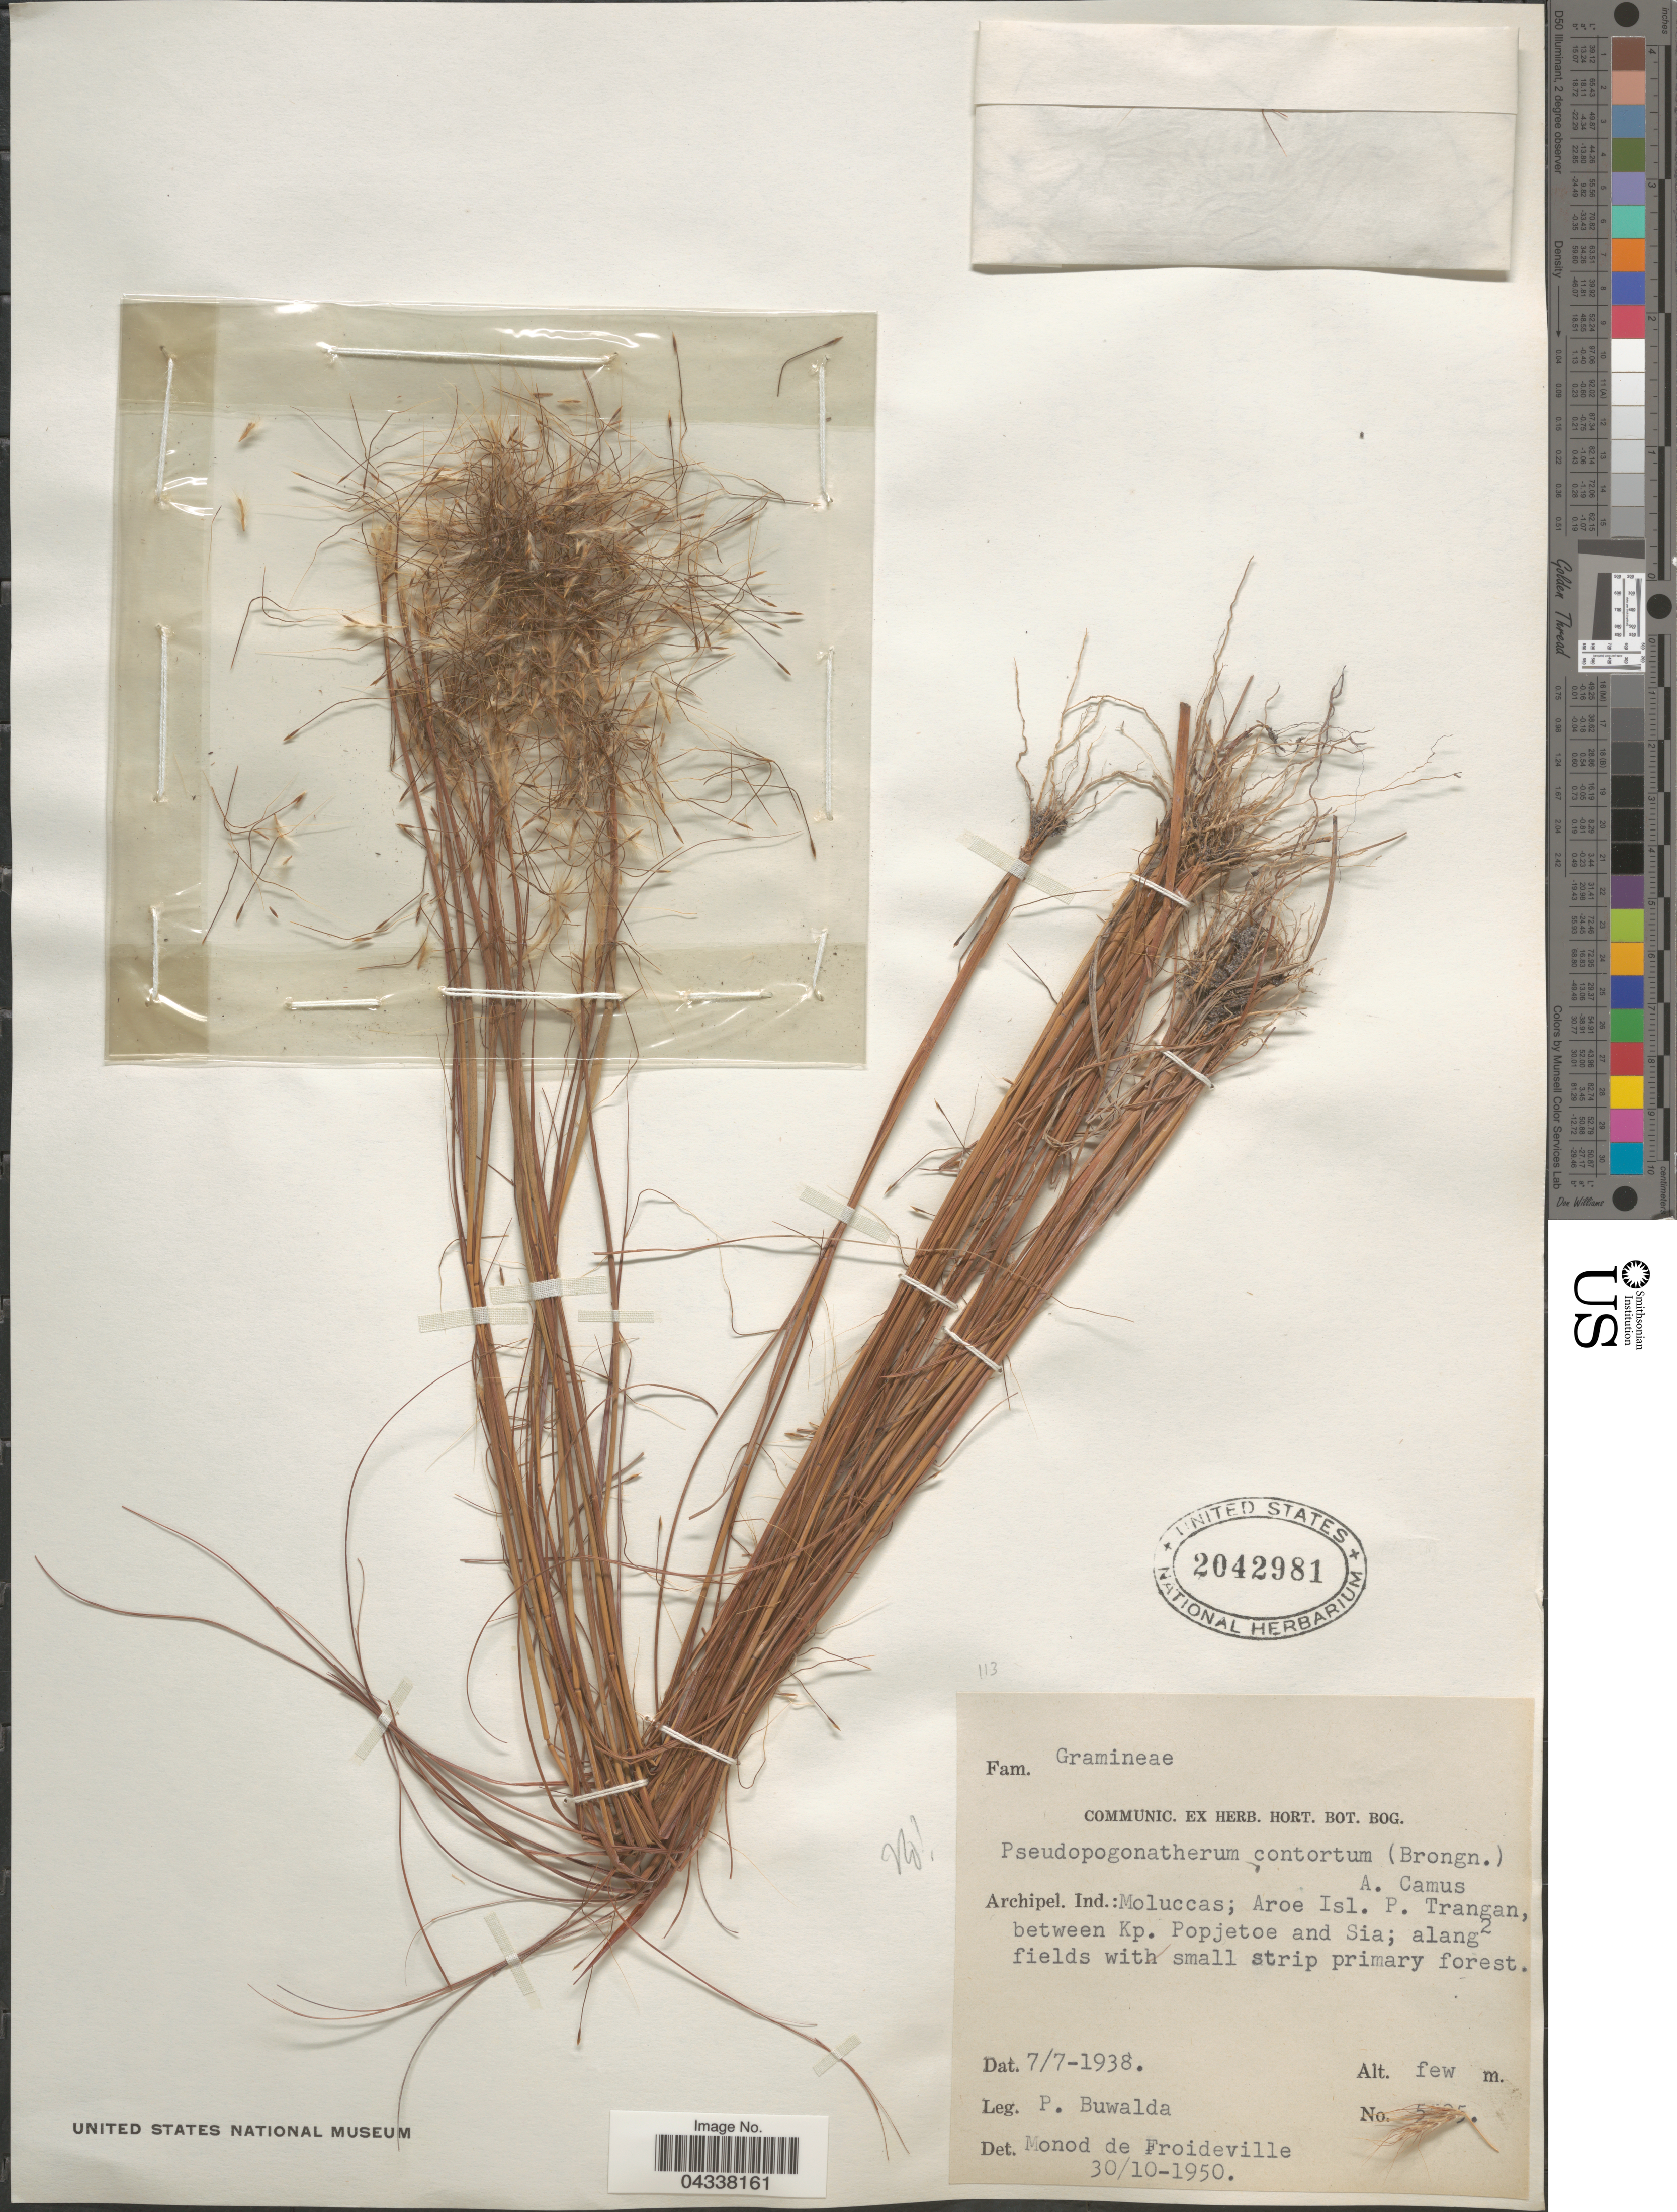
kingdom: Plantae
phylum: Tracheophyta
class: Liliopsida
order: Poales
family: Poaceae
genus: Pseudopogonatherum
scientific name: Pseudopogonatherum contortum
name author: A. Camus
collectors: P. Buwalda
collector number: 5!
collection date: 1938-07-07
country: Indonesia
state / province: Maluku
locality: Achirpel. Ind.: Moluccas; Aroe Isl. P. Trangan, between Kp. Popjetoe and Sia.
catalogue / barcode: US 2042981